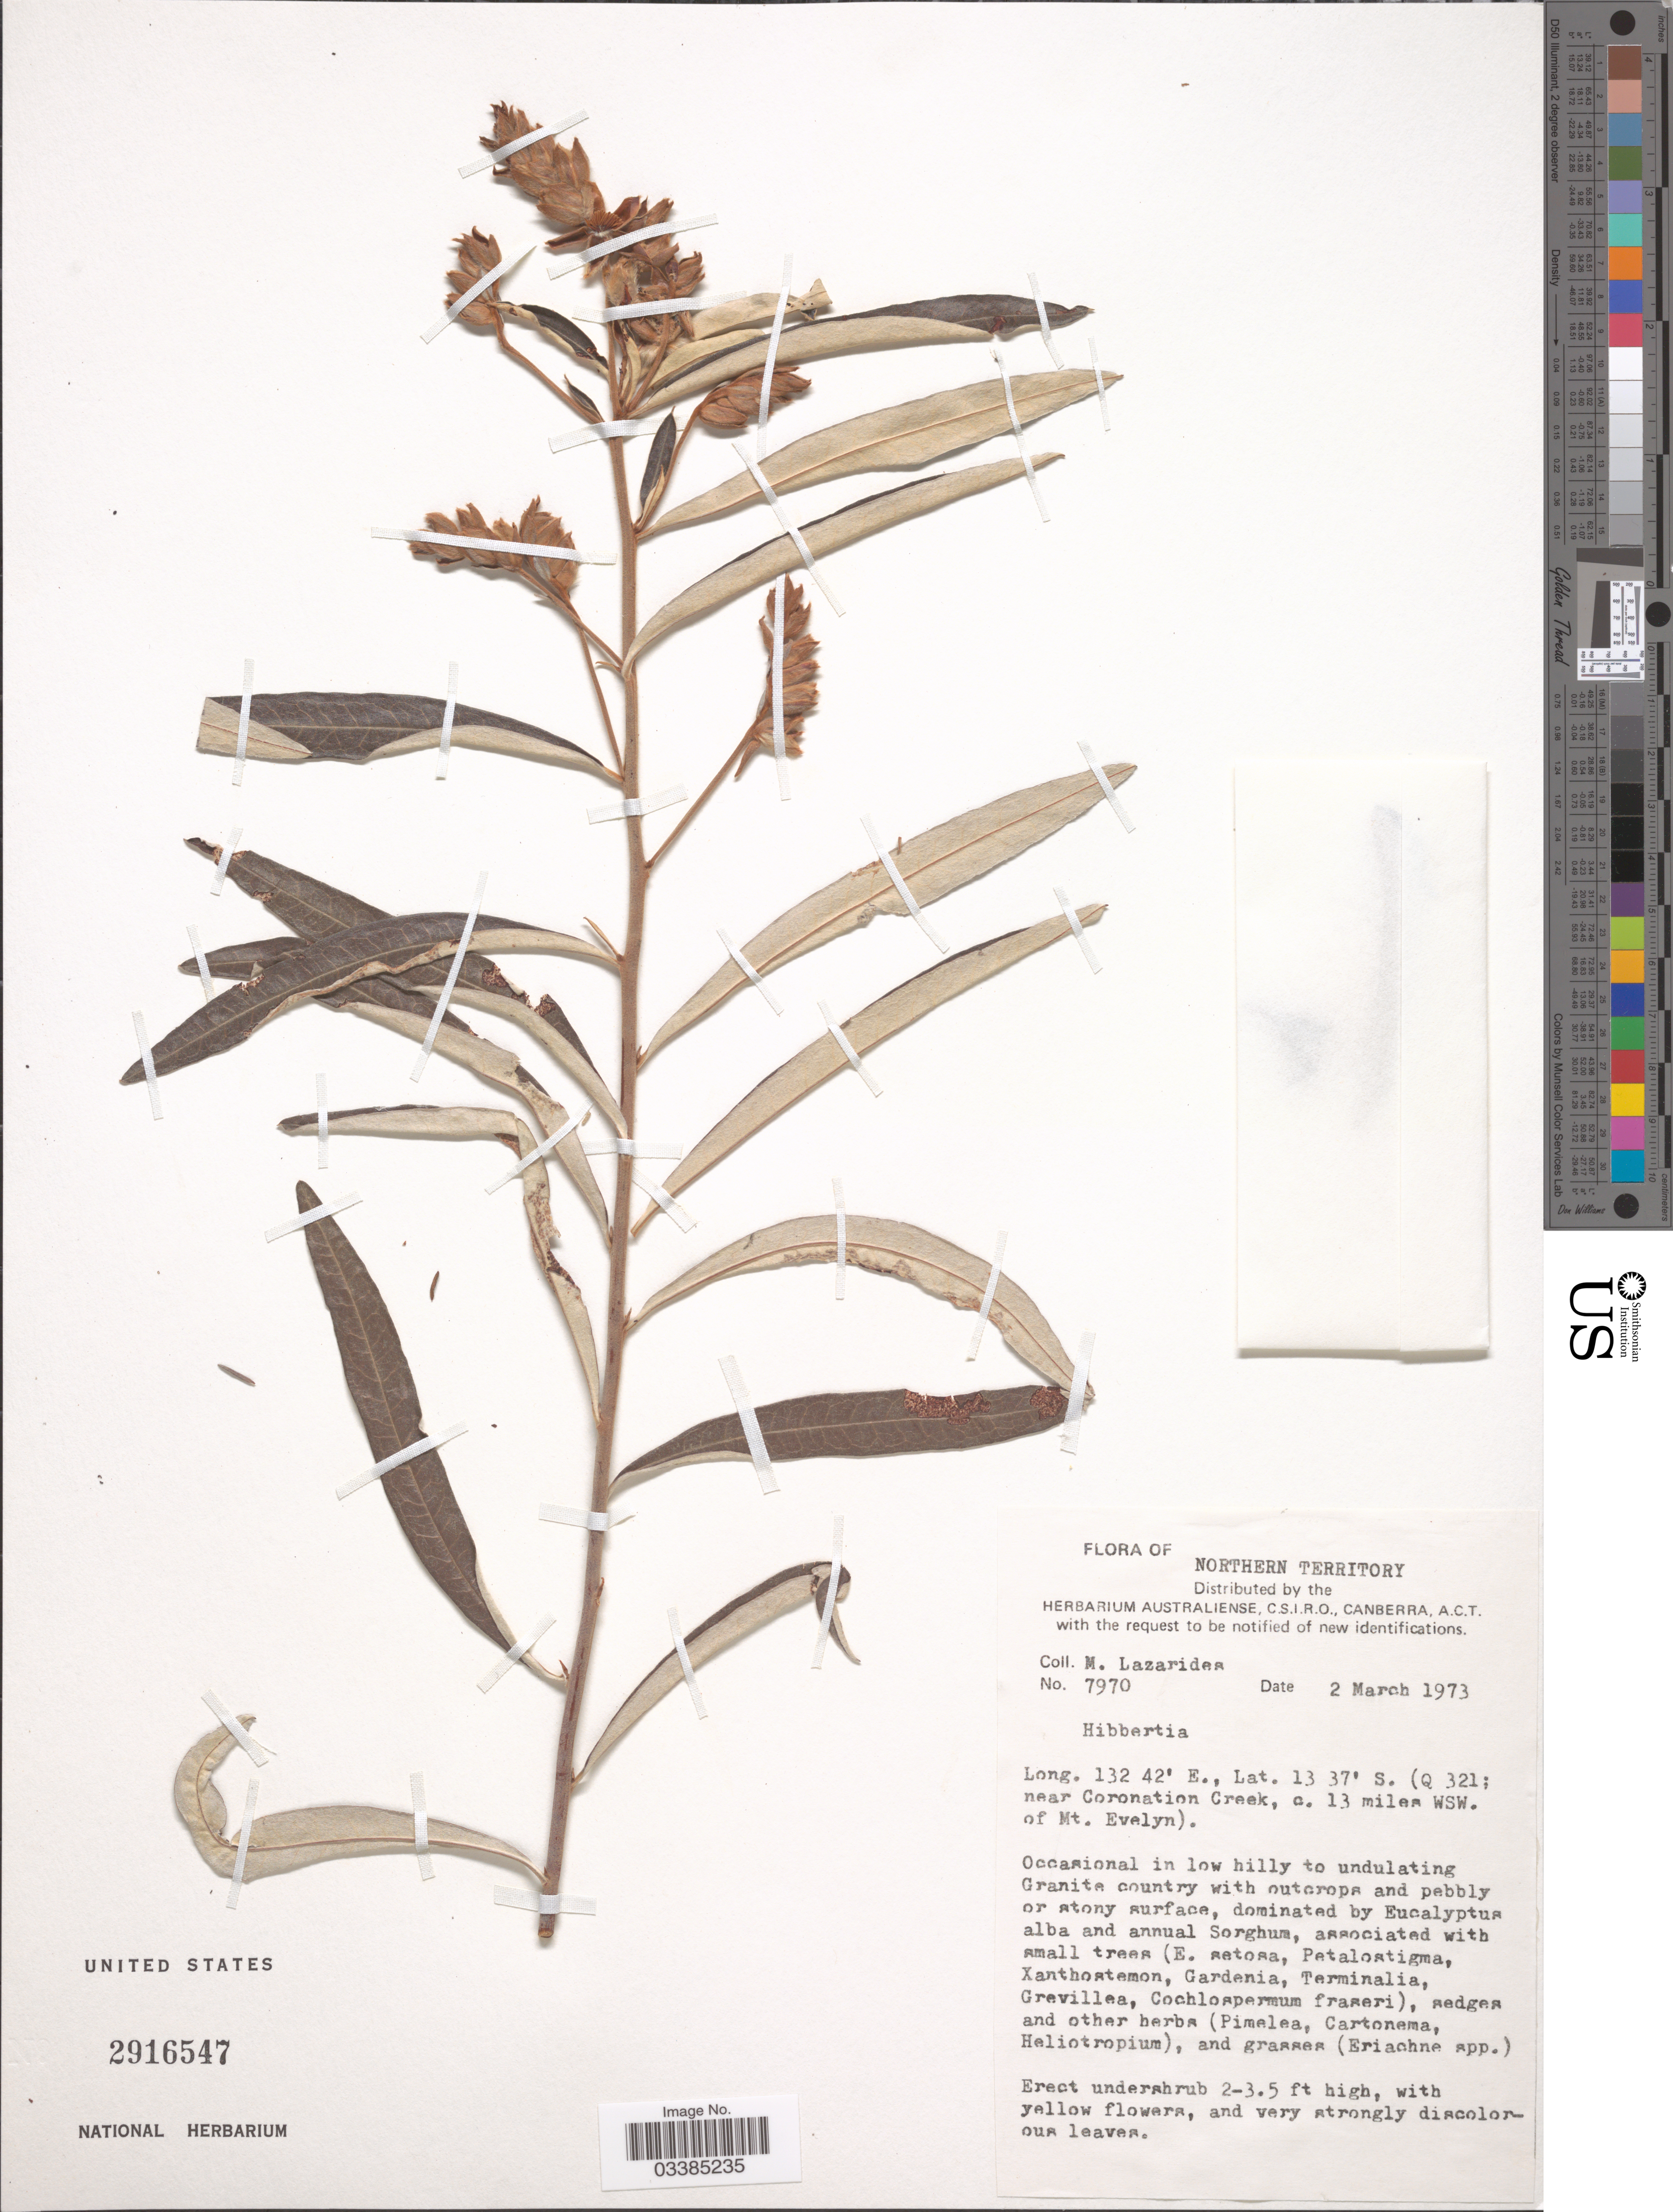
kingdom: Plantae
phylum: Tracheophyta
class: Magnoliopsida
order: Dilleniales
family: Dilleniaceae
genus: Hibbertia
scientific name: Hibbertia sp.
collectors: M. Lazarides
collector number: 7970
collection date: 1973-03-02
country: Australia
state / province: Northern Territory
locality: (Q 321; near Coronation Creek, c. 13 miles WSW. of Mt. Evelyn).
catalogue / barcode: US 2916547